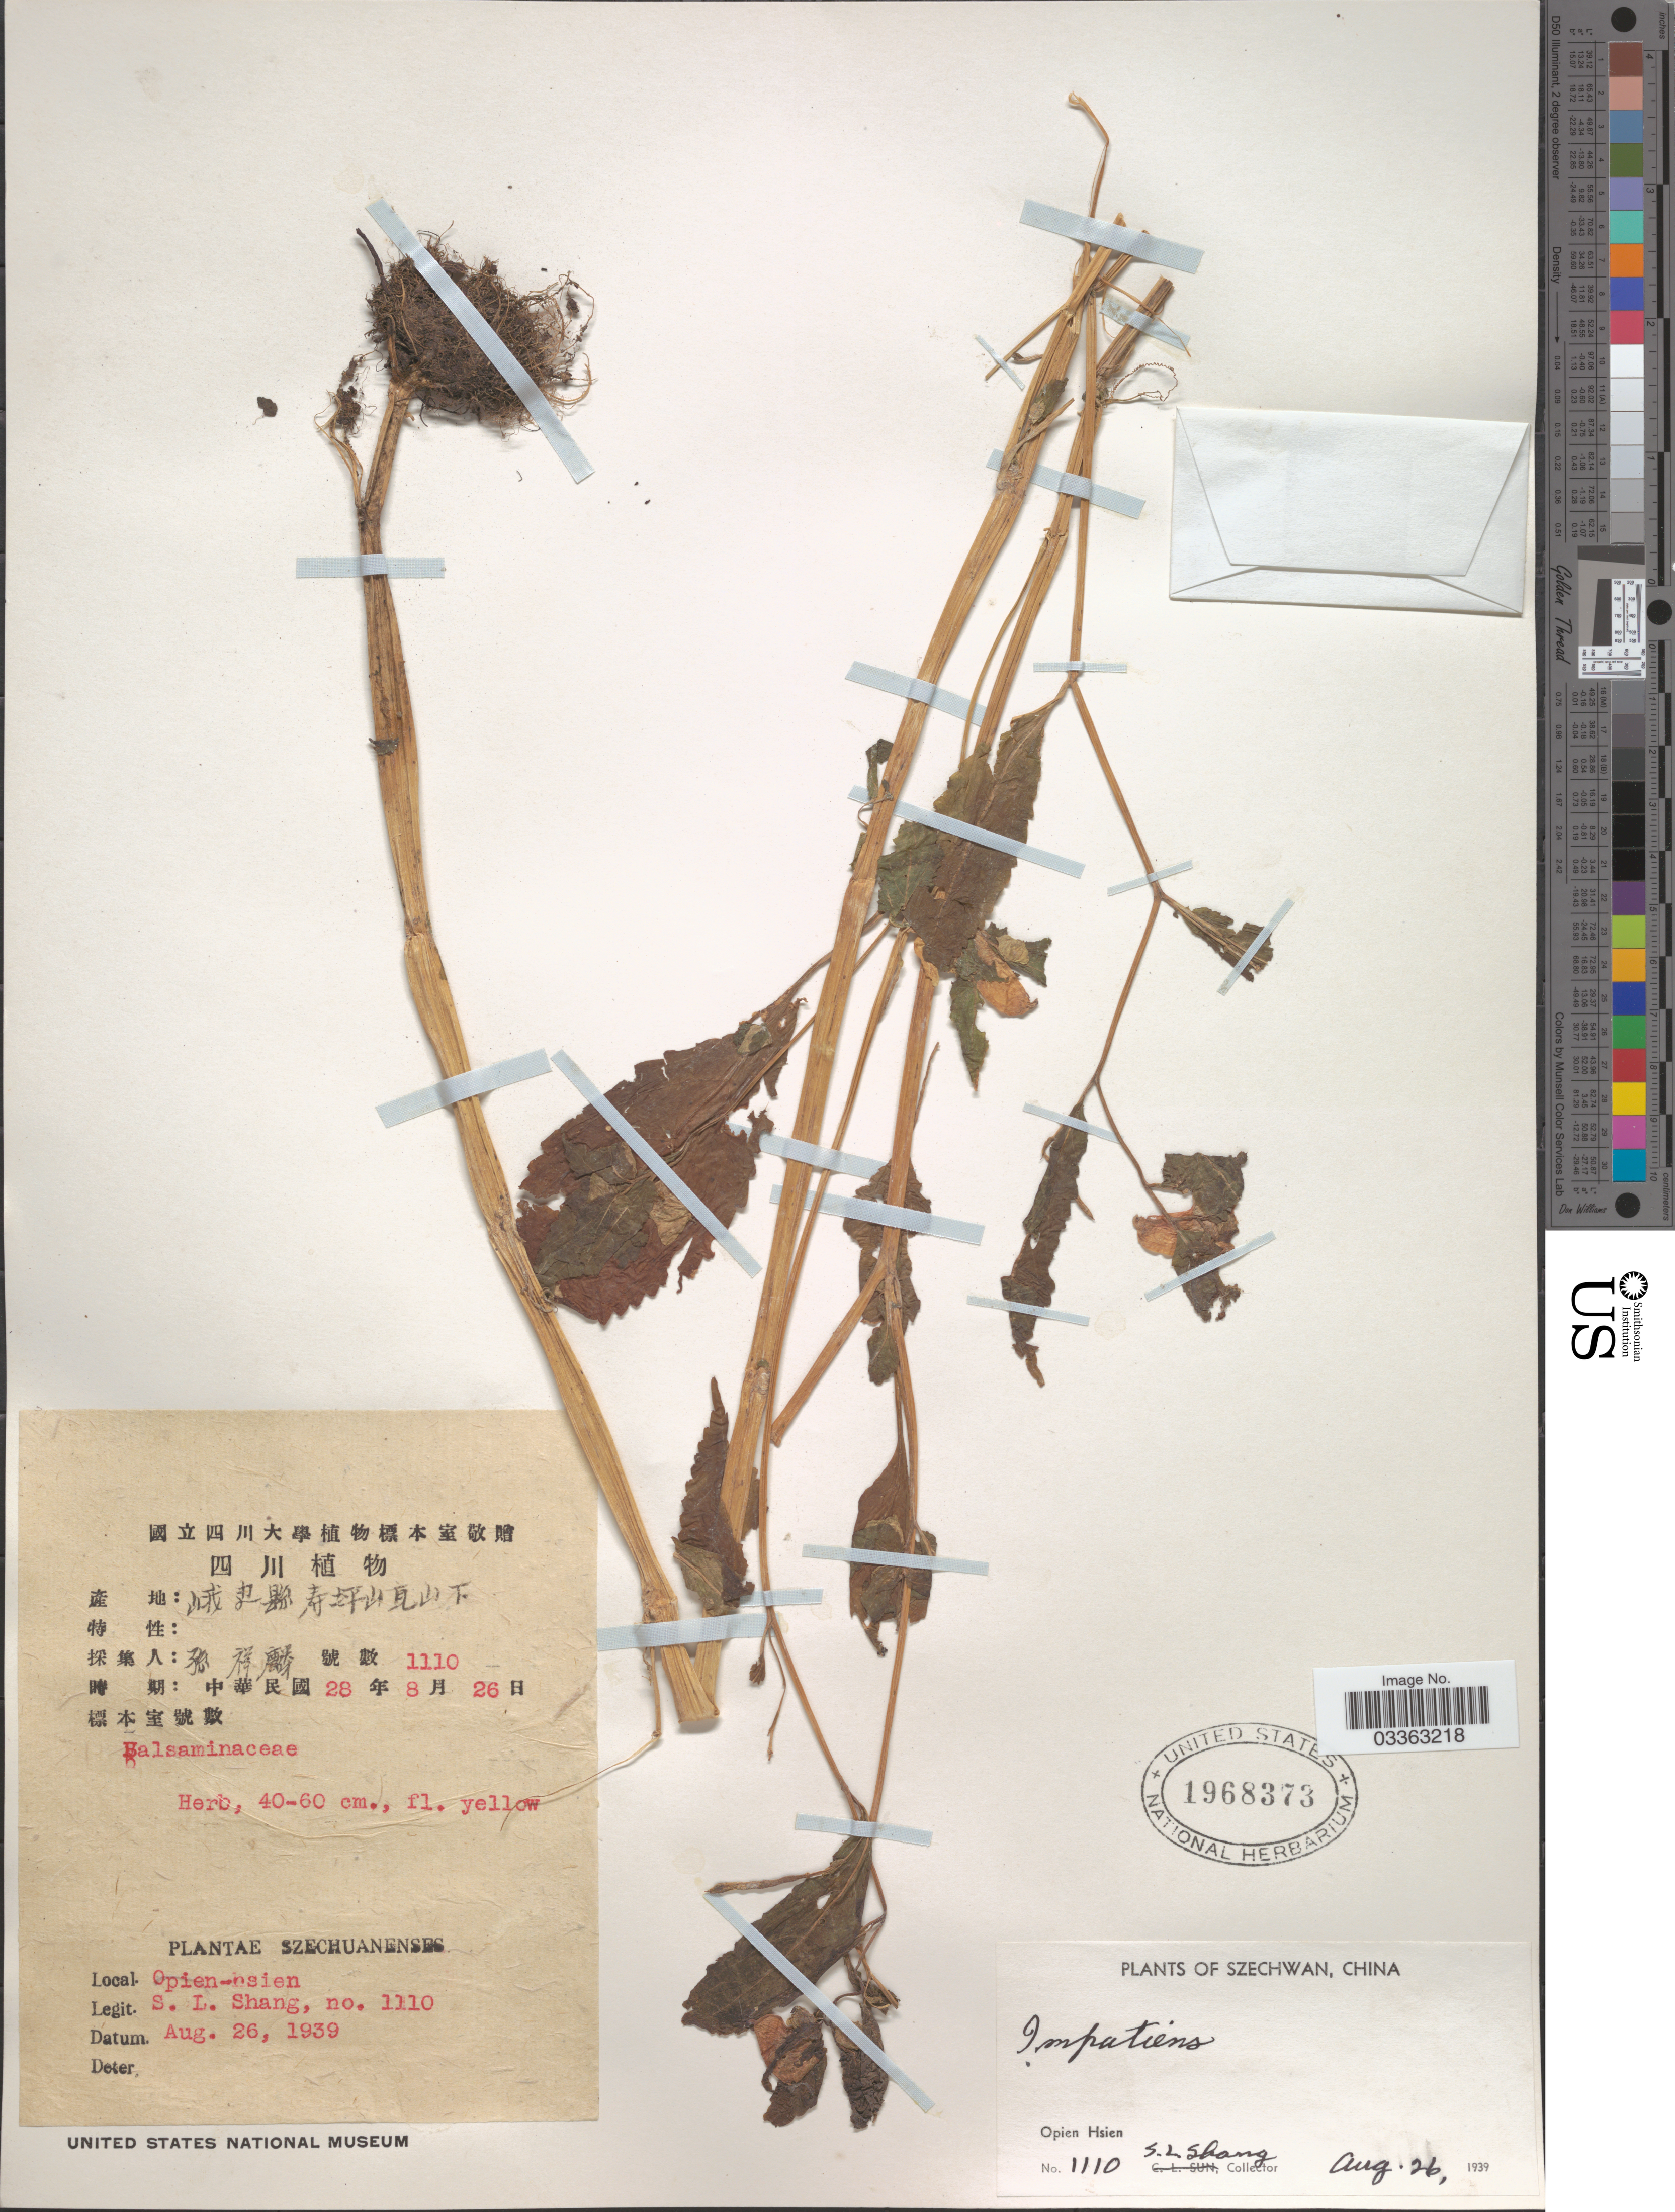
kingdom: Plantae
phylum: Tracheophyta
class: Magnoliopsida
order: Ericales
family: Balsaminaceae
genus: Impatiens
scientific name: Impatiens sp.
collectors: S. Shang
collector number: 1110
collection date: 1939-08-26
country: China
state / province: Sichuan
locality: Szechwan. Opien Hsien.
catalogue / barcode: US 1968373